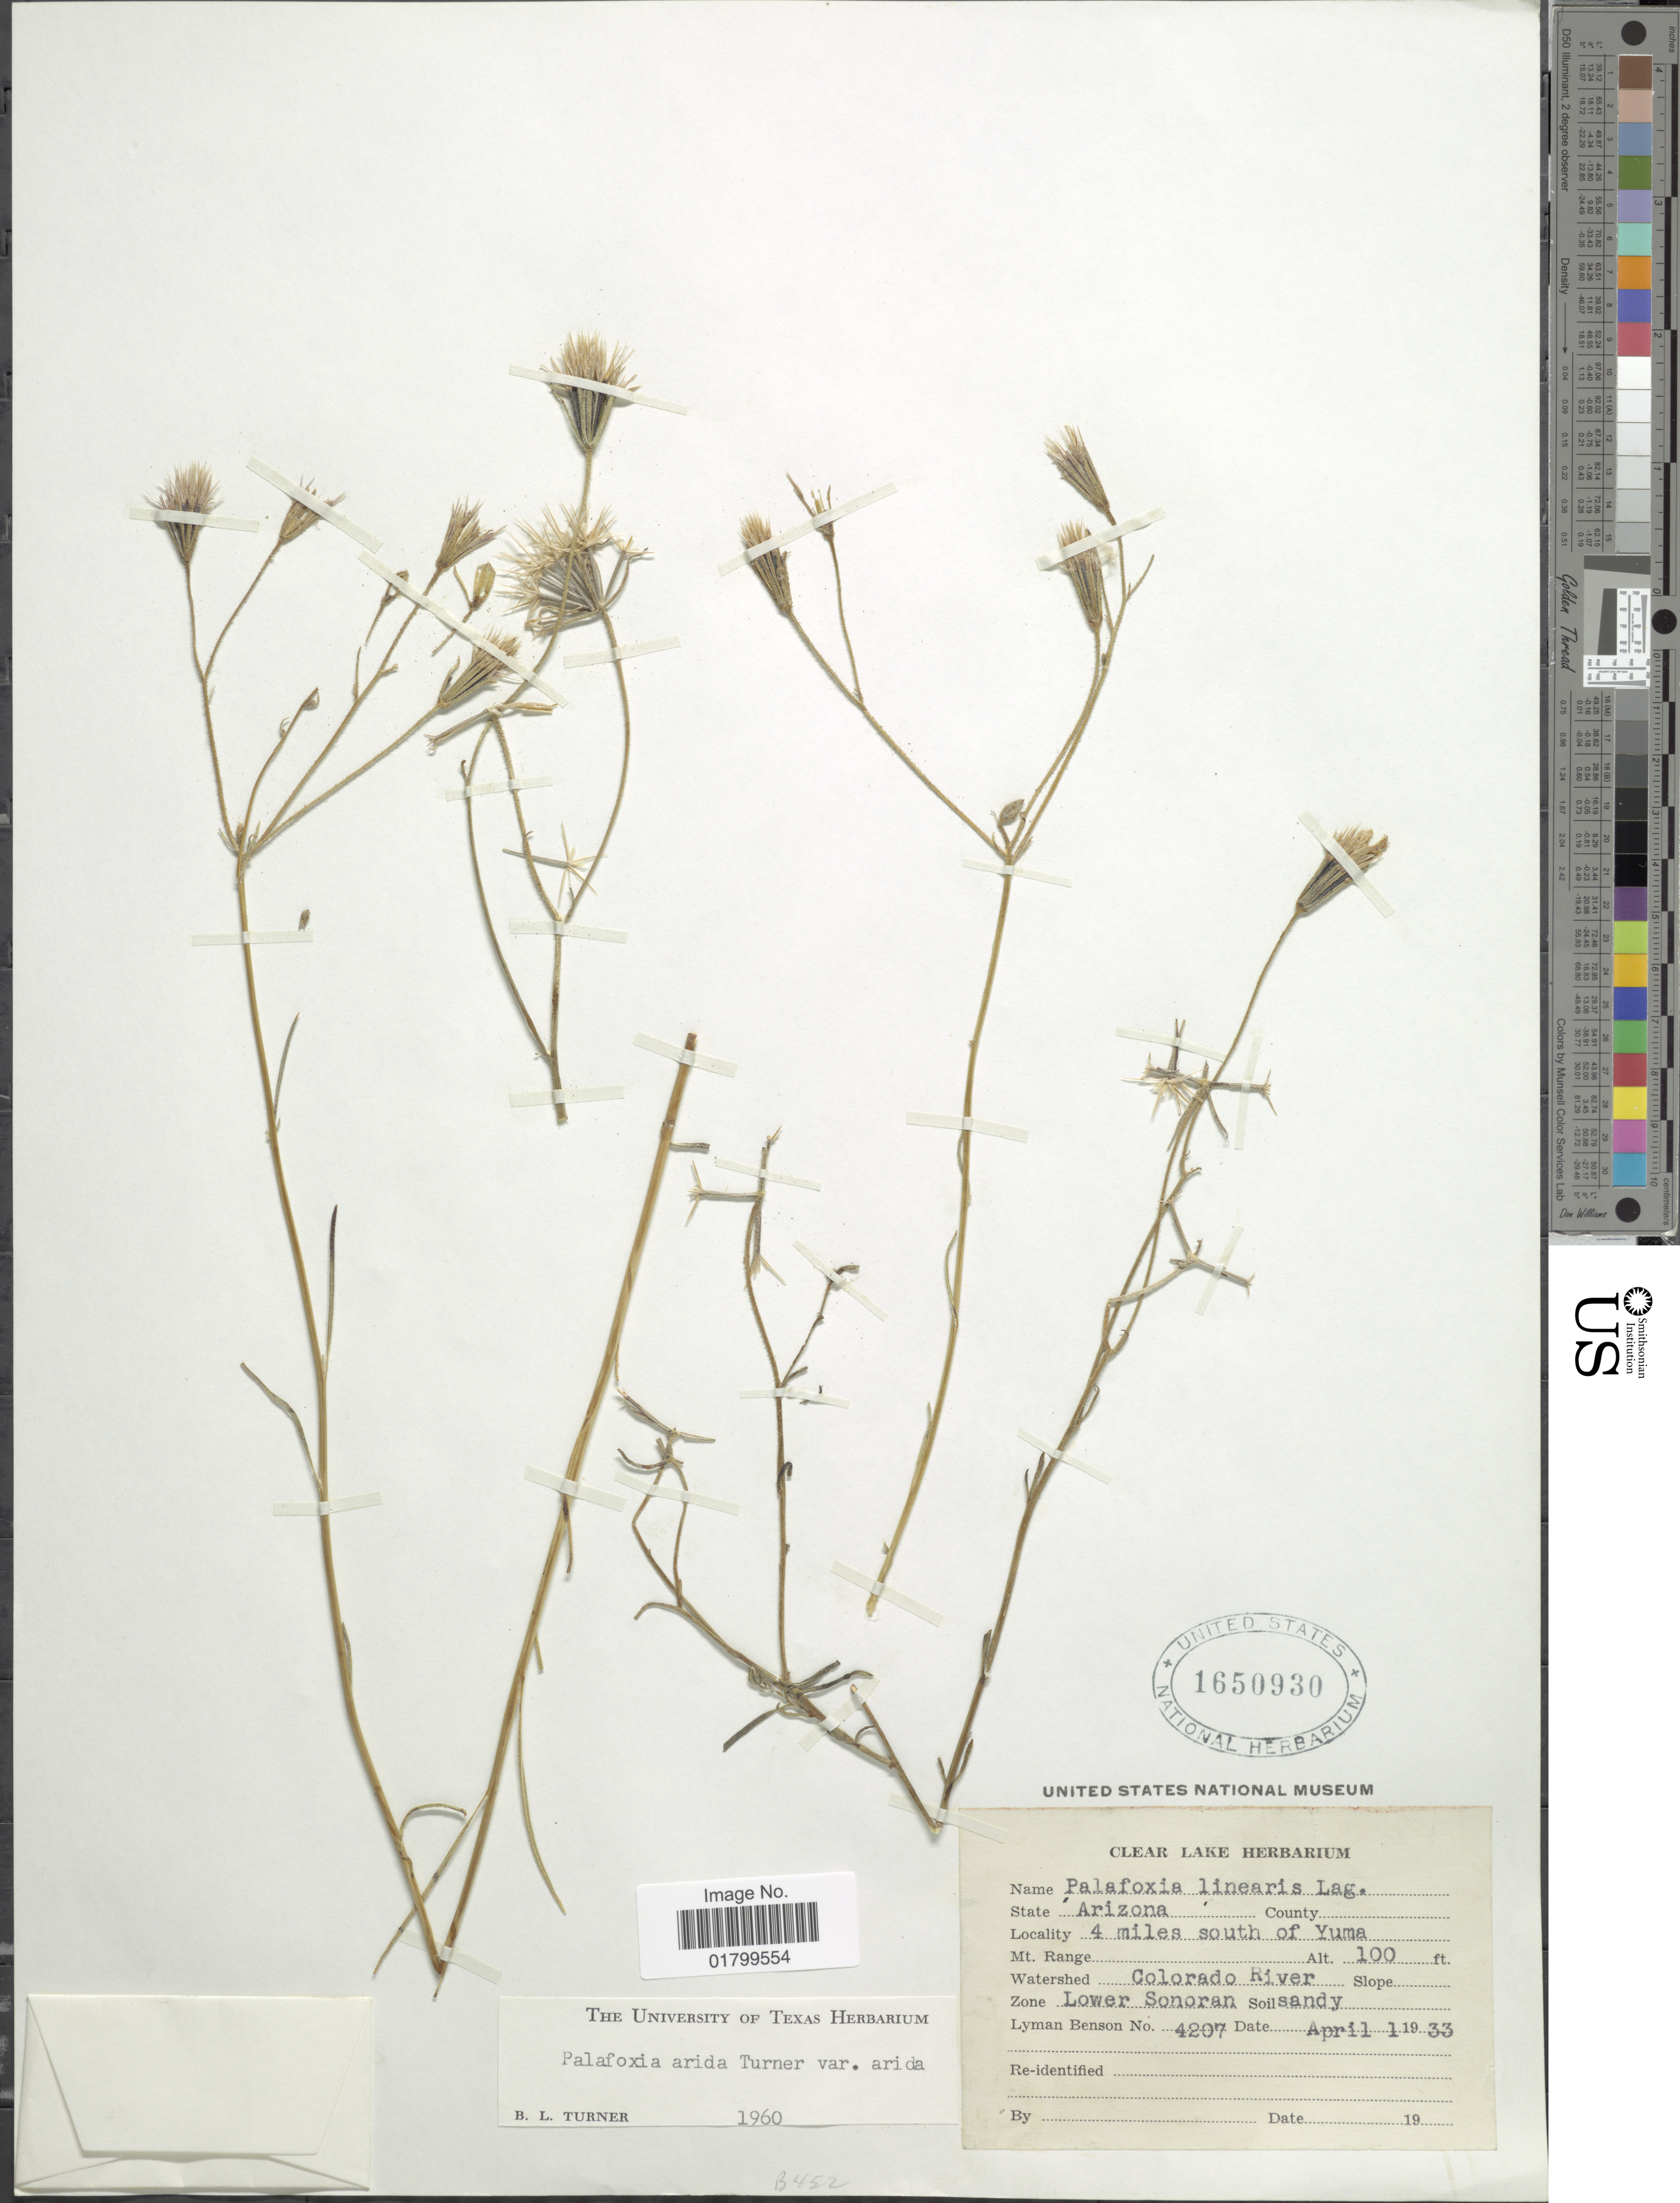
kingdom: Plantae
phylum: Tracheophyta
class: Magnoliopsida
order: Asterales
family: Asteraceae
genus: Palafoxia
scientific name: Palafoxia arida var. arida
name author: B.L. Turner & M.I. Morris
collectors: L. D. Benson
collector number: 4207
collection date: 1933-04-01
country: United States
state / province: Arizona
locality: State Arizona, 4 miles south of Yuma, Watershed Colorado River, Zone, Lower Sonoran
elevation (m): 30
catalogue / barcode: US 1650930